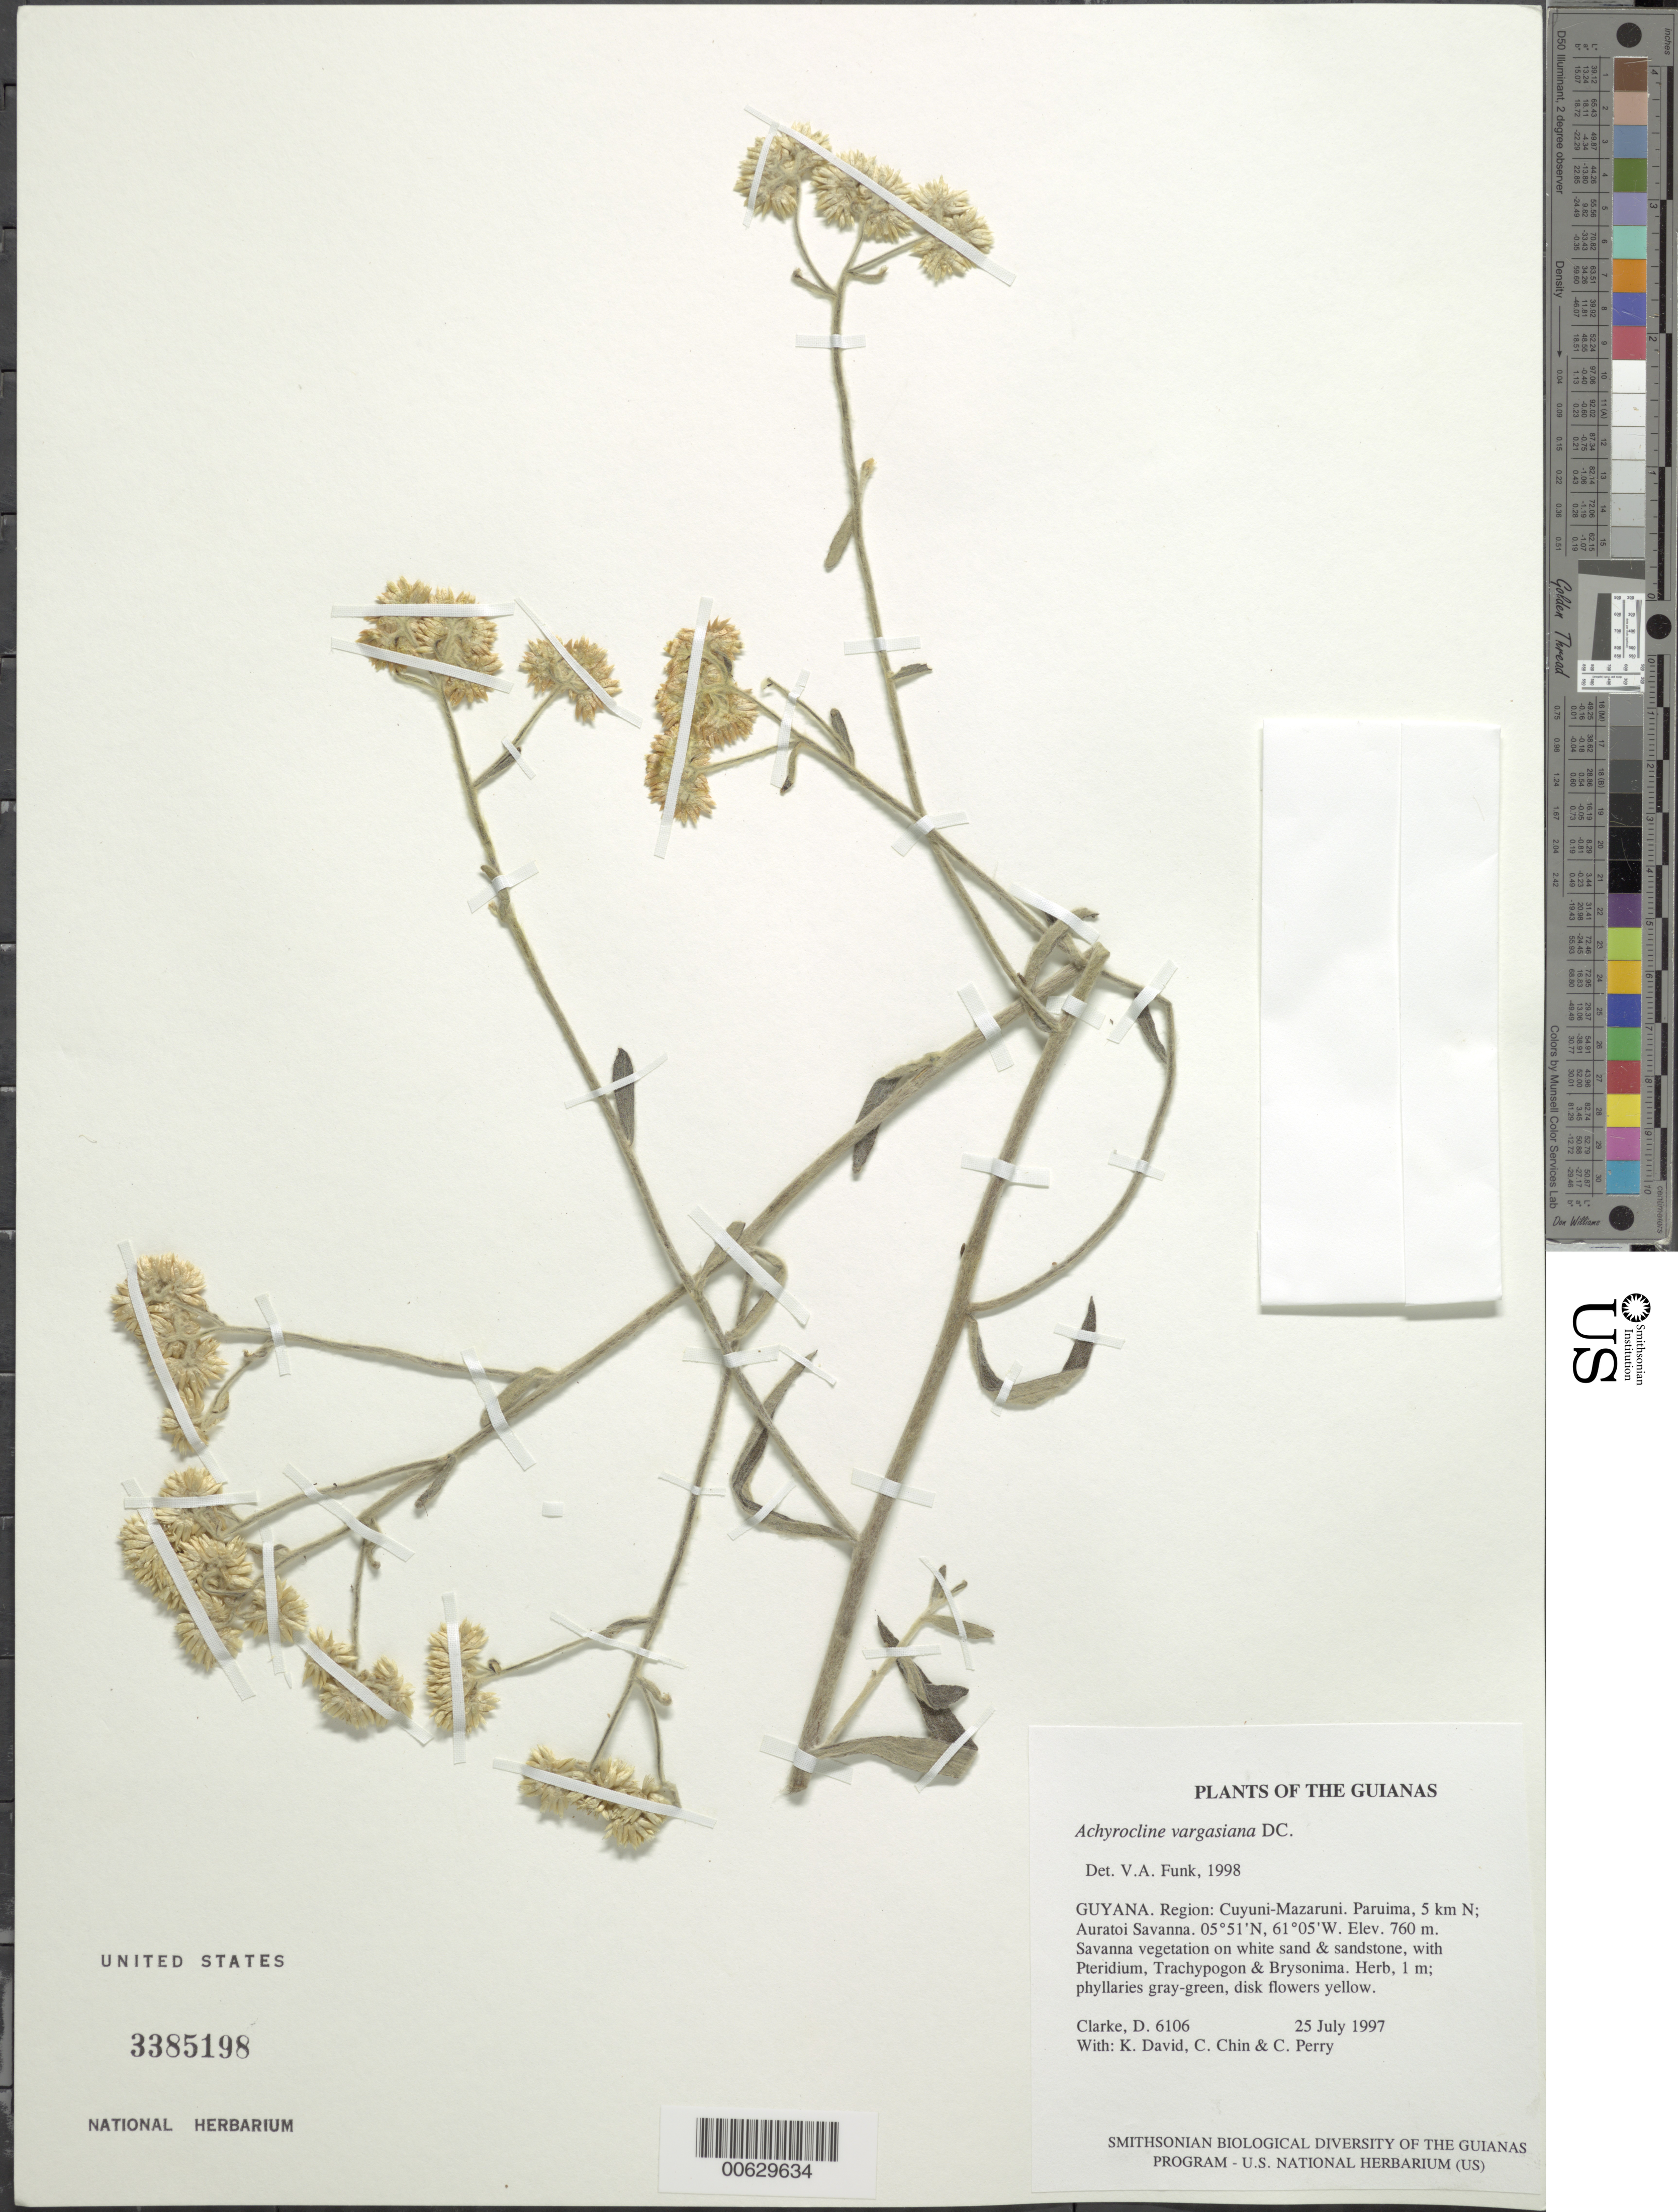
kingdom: Plantae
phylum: Tracheophyta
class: Magnoliopsida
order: Asterales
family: Asteraceae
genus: Achyrocline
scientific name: Achyrocline vargasiana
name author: DC.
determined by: Funk, Vicki A., (BOT), Smithsonian Institution - National Museum of Natural History (UNITED STATES)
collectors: H. D. Clarke, K. David, C. Chin & C. Perry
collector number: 6106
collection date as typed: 25 July 1997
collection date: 1997-07-25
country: Guyana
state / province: Cuyuni-Mazaruni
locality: Paruima, 5 km N; Auratoi Savanna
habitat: Savanna vegetation on white sand & sandstone, with Pteridium, Trachypogon & Brysonima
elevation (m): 760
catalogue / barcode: US 3385198